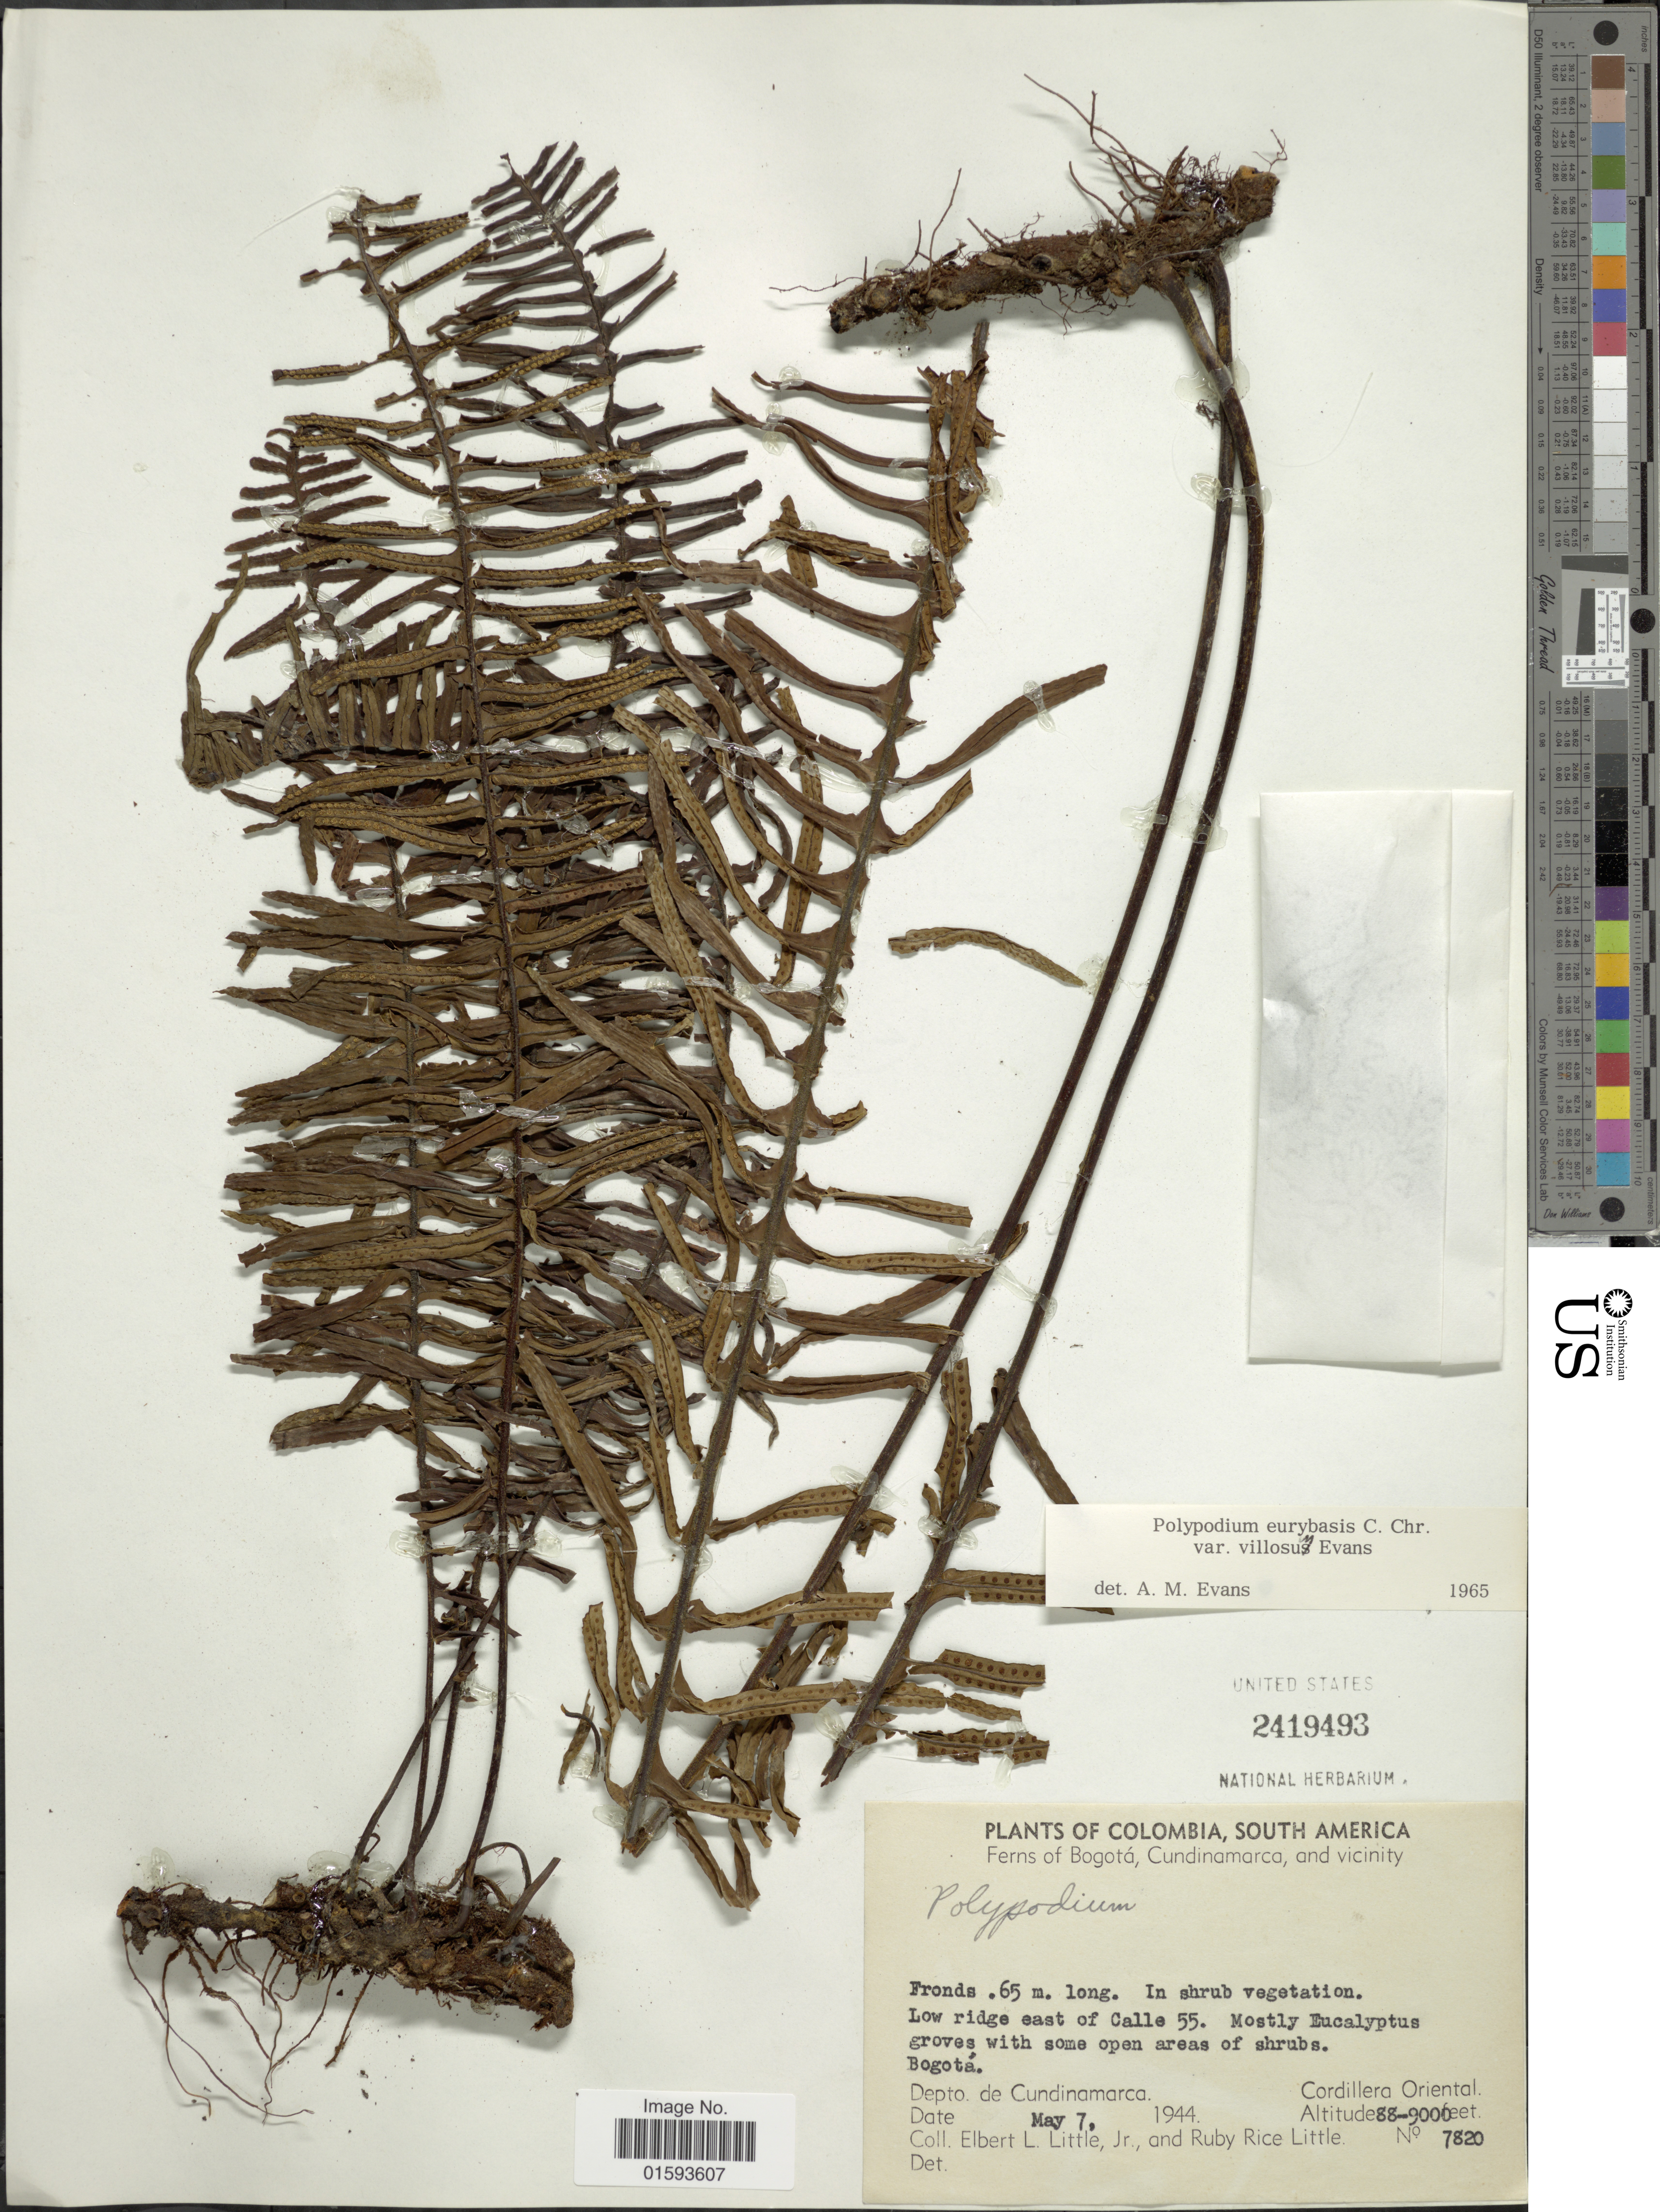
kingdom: Plantae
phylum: Tracheophyta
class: Polypodiopsida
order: Polypodiales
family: Polypodiaceae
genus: Pecluma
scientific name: Pecluma eurybasis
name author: (C. Chr.) M.G. Price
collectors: E. L. Little & R. R. Little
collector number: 7820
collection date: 1944-05-07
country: Colombia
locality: Ferns of Bogota, Cundinamarca and vicinity, Low ridge east of Calle 55. Mostly Eucalyptus groves with some open areas of shrubs. Bogota, Cordillera Oriental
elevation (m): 2682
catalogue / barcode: US 2419493